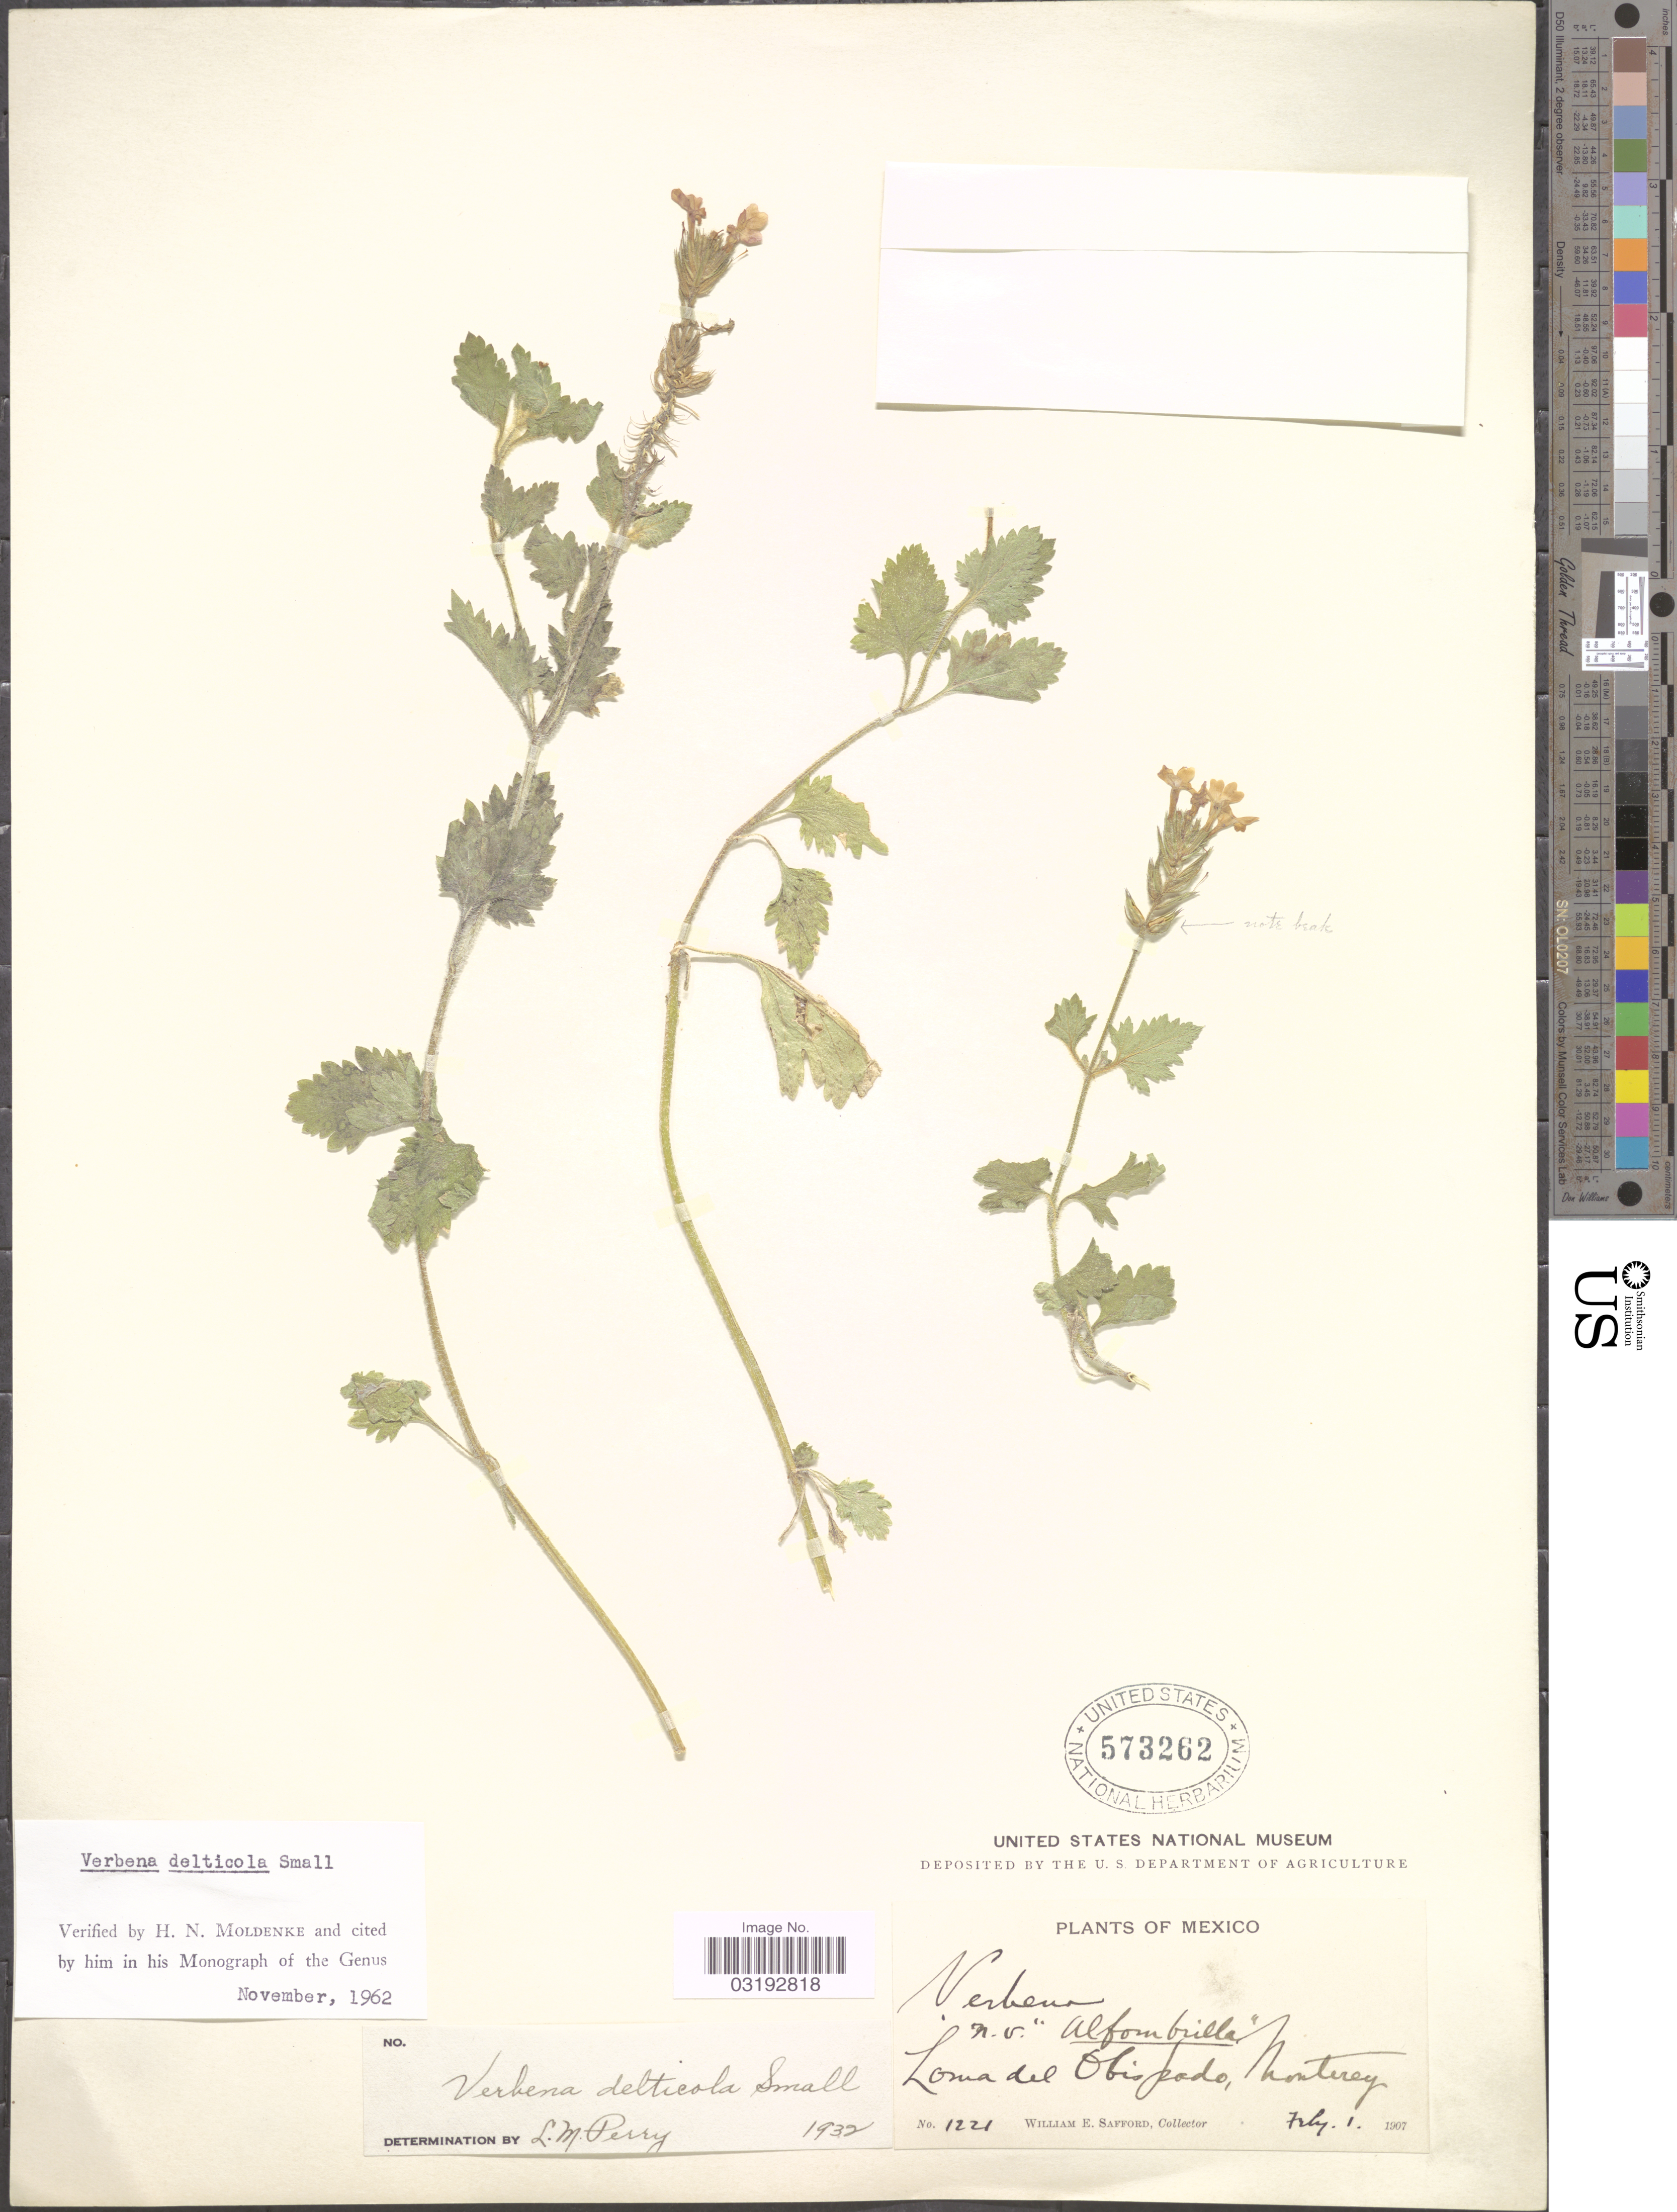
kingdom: Plantae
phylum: Tracheophyta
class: Magnoliopsida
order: Lamiales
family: Verbenaceae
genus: Verbena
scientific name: Verbena delticola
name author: Small ex Perry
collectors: W. E. Safford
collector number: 1221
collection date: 1907-02-01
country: Mexico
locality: Loma del Obispado.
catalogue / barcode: US 573262